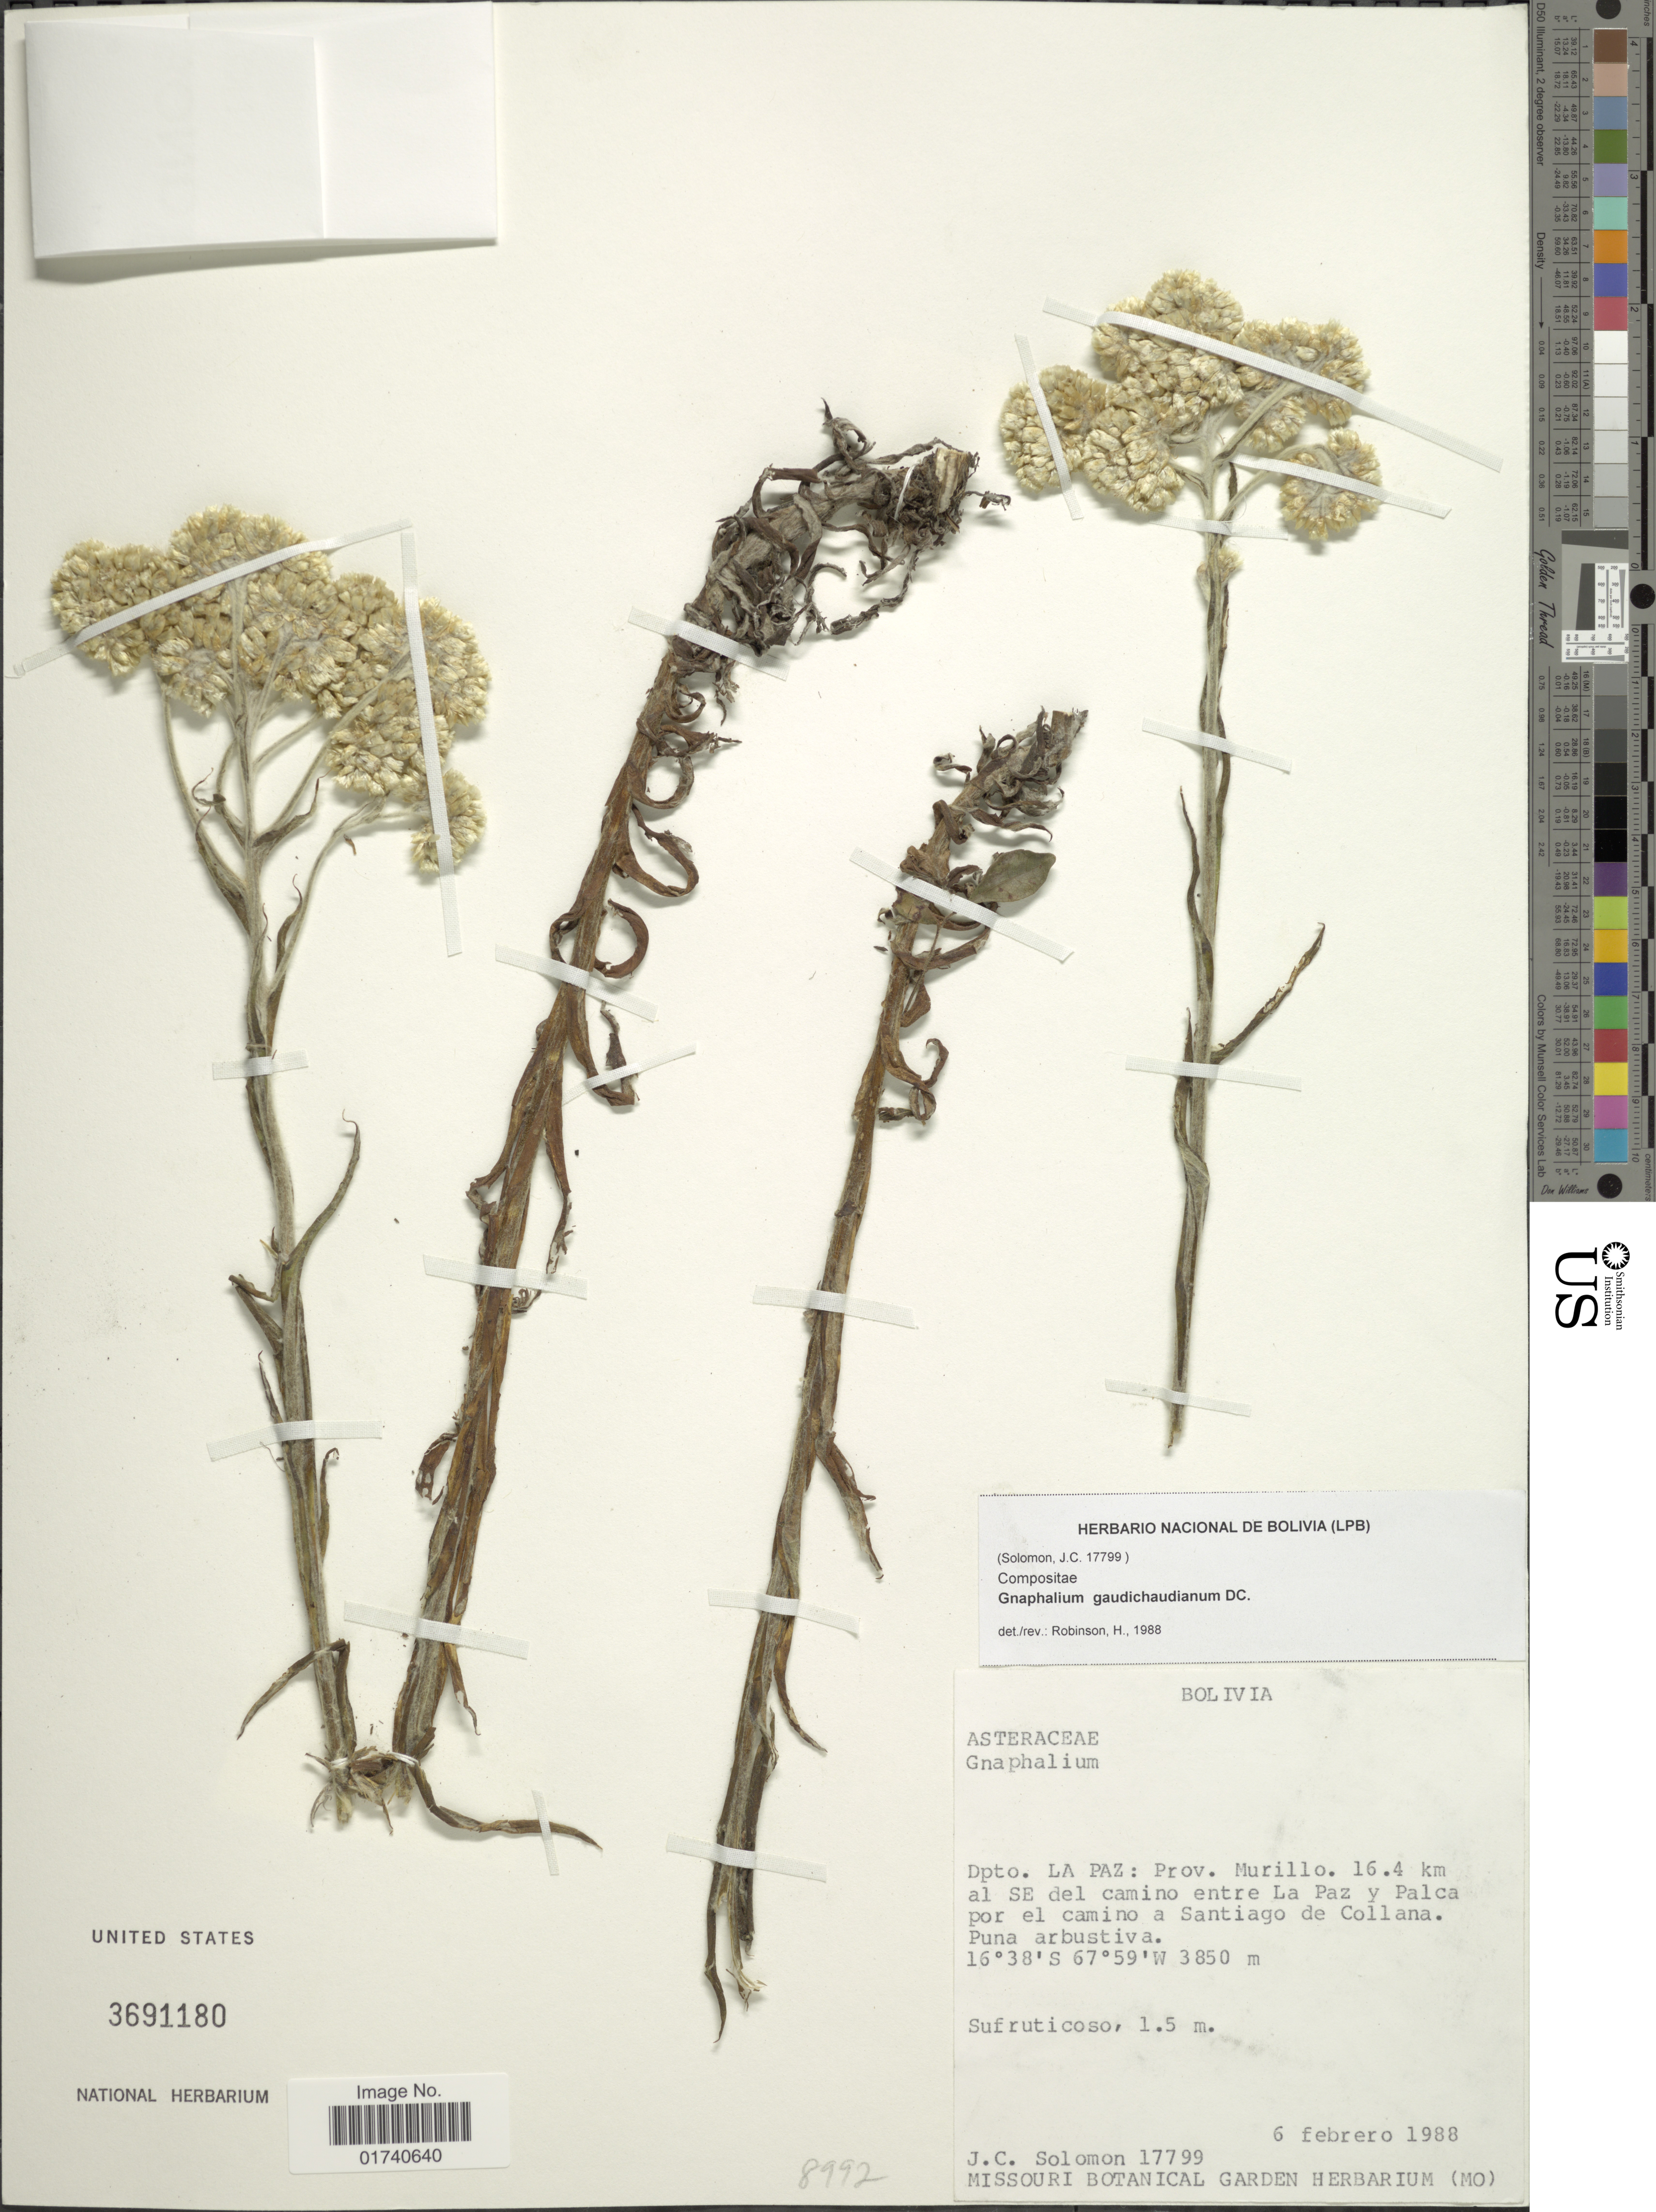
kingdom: Plantae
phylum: Tracheophyta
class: Magnoliopsida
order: Asterales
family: Asteraceae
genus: Pseudognaphalium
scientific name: Pseudognaphalium gaudichaudianum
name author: (DC.) Anderb.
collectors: J. C. Solomon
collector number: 17799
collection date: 1988-02-06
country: Bolivia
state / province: La Paz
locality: Dpto. La Paz: Prov. Murillo. 16.4 km al SE del camino entre La Paz y Palca por el camino a Santiago de Collana. Puna arbustiva.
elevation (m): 850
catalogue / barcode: US 3691180